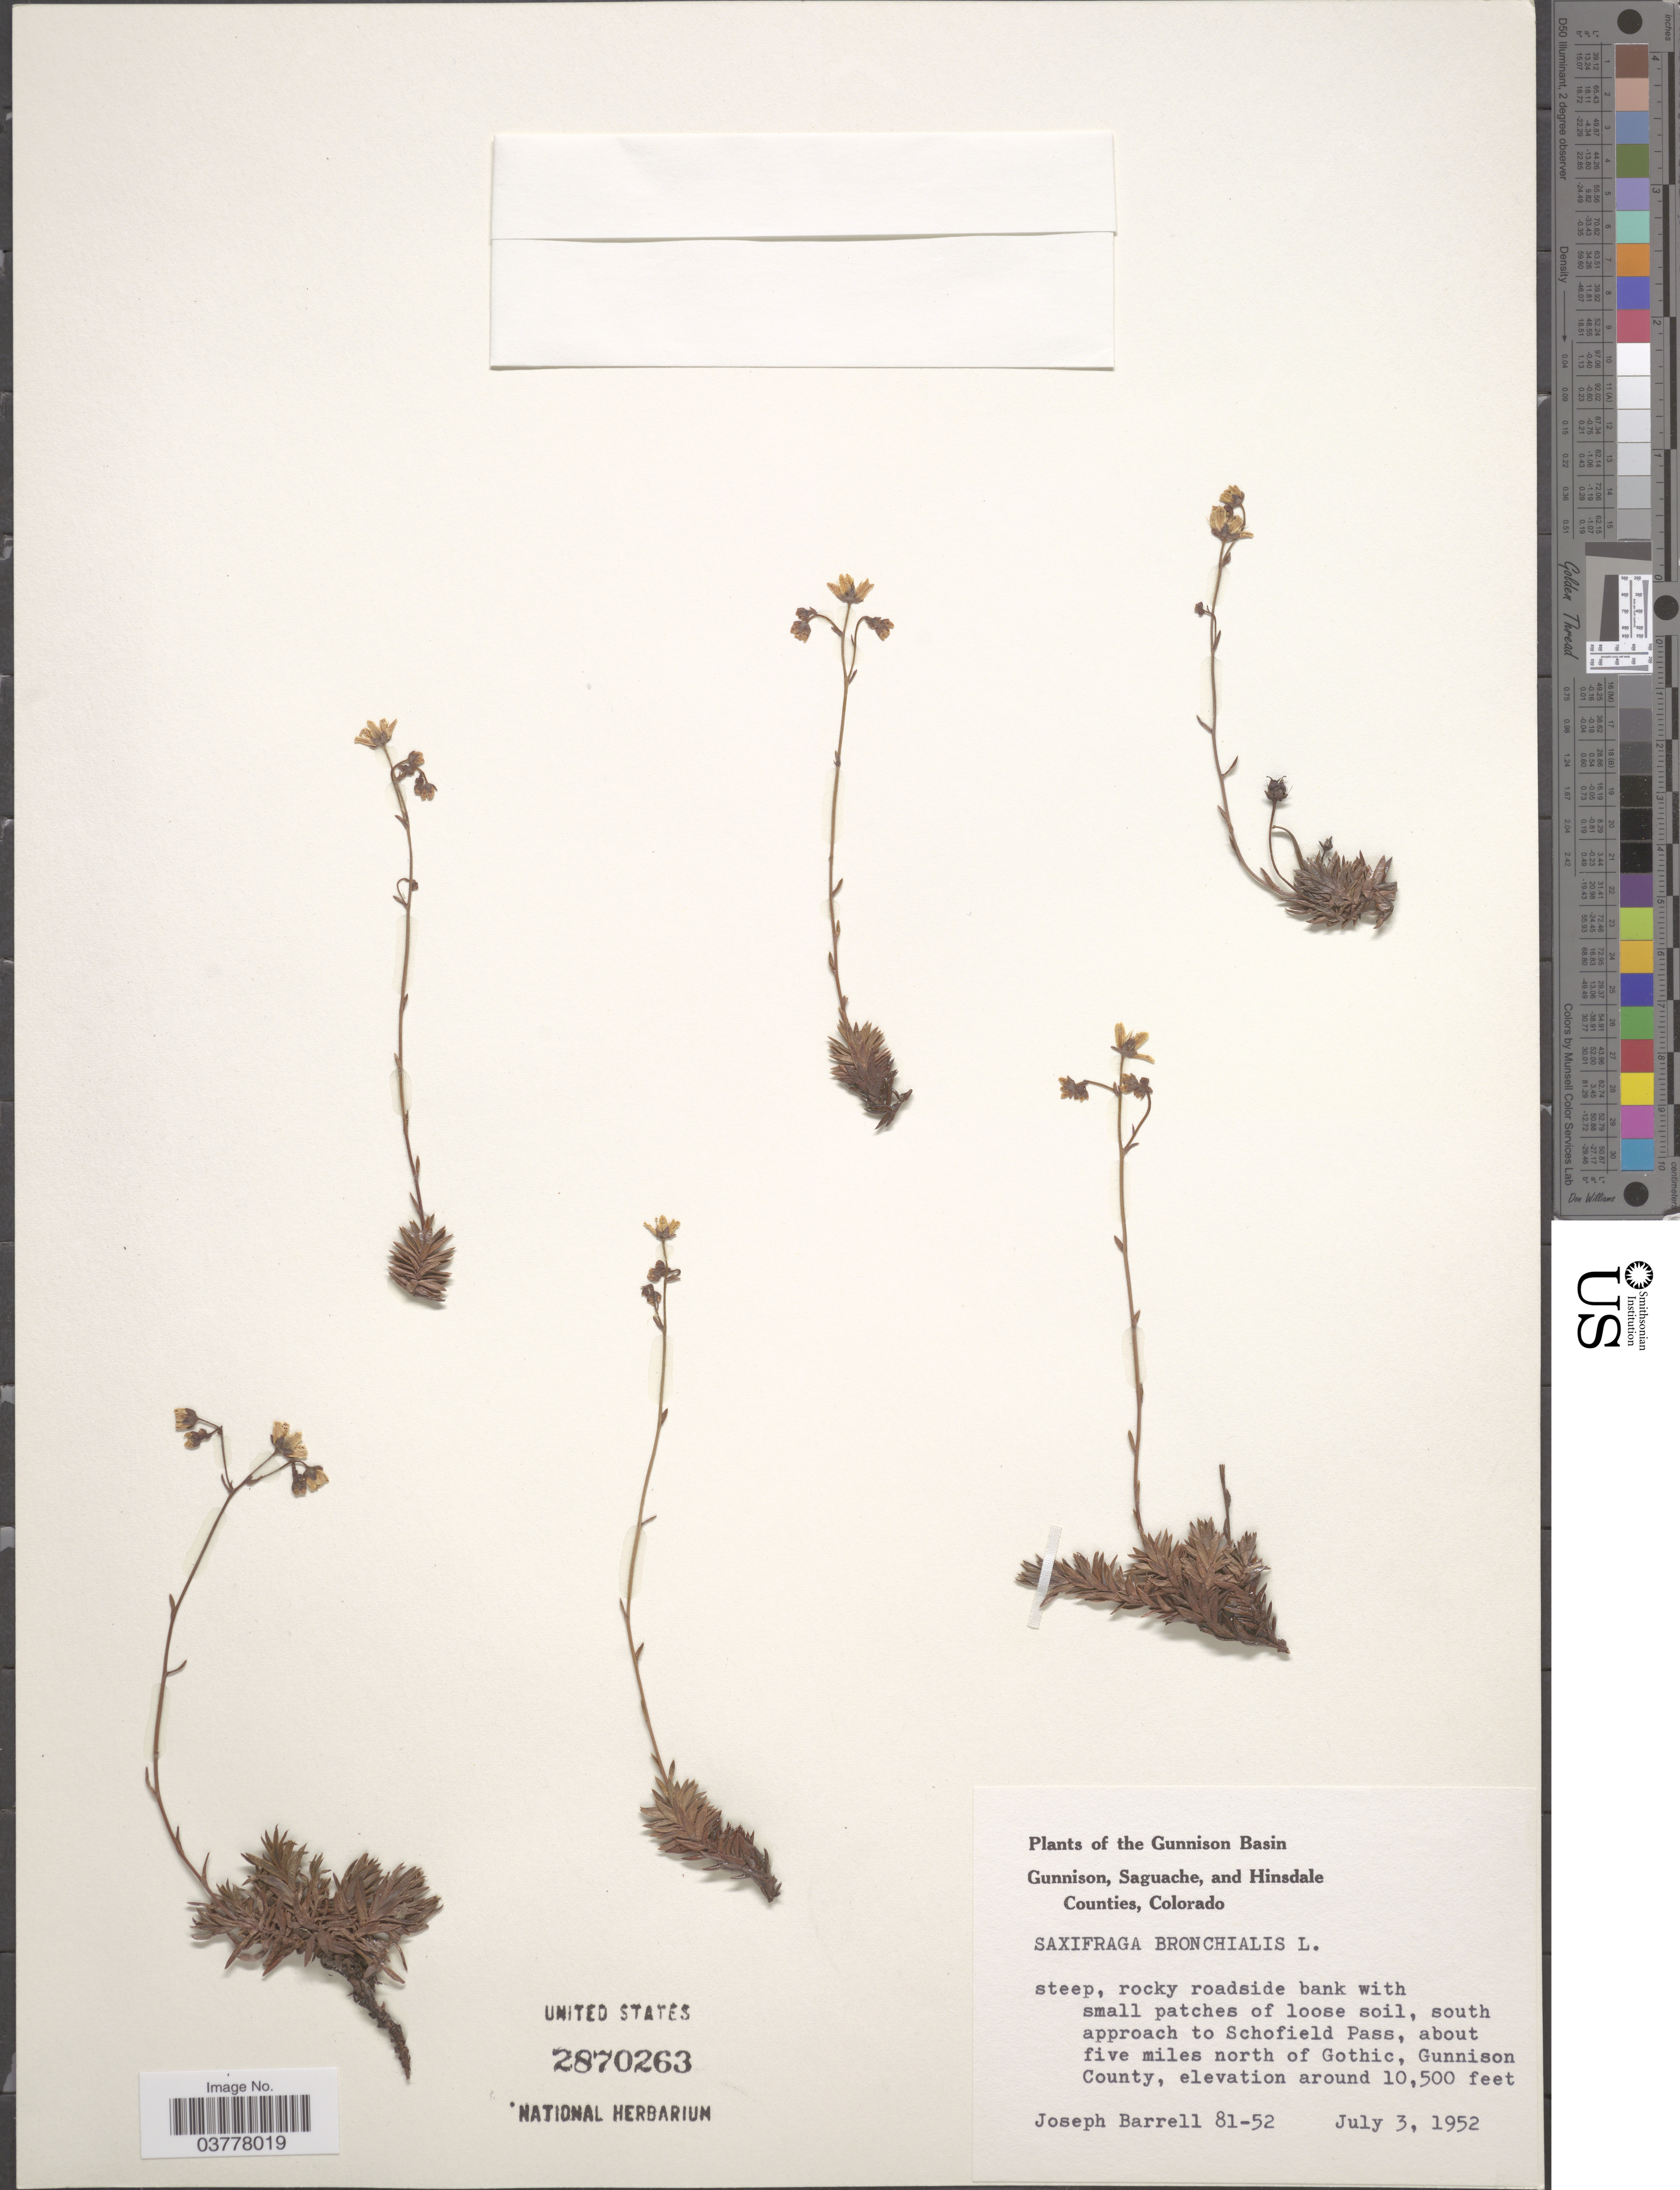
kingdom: Plantae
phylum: Tracheophyta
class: Magnoliopsida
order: Saxifragales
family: Saxifragaceae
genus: Saxifraga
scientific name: Saxifraga bronchialis subsp. austromontana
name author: (Wiegand) Piper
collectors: J. Barrell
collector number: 81-52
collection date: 1952-07-03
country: United States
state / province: Colorado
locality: The Gunnison Basin. South approach to Schofield Pass, about five miles north of Gothic, Gunnison County.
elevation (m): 3200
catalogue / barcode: US 2870263